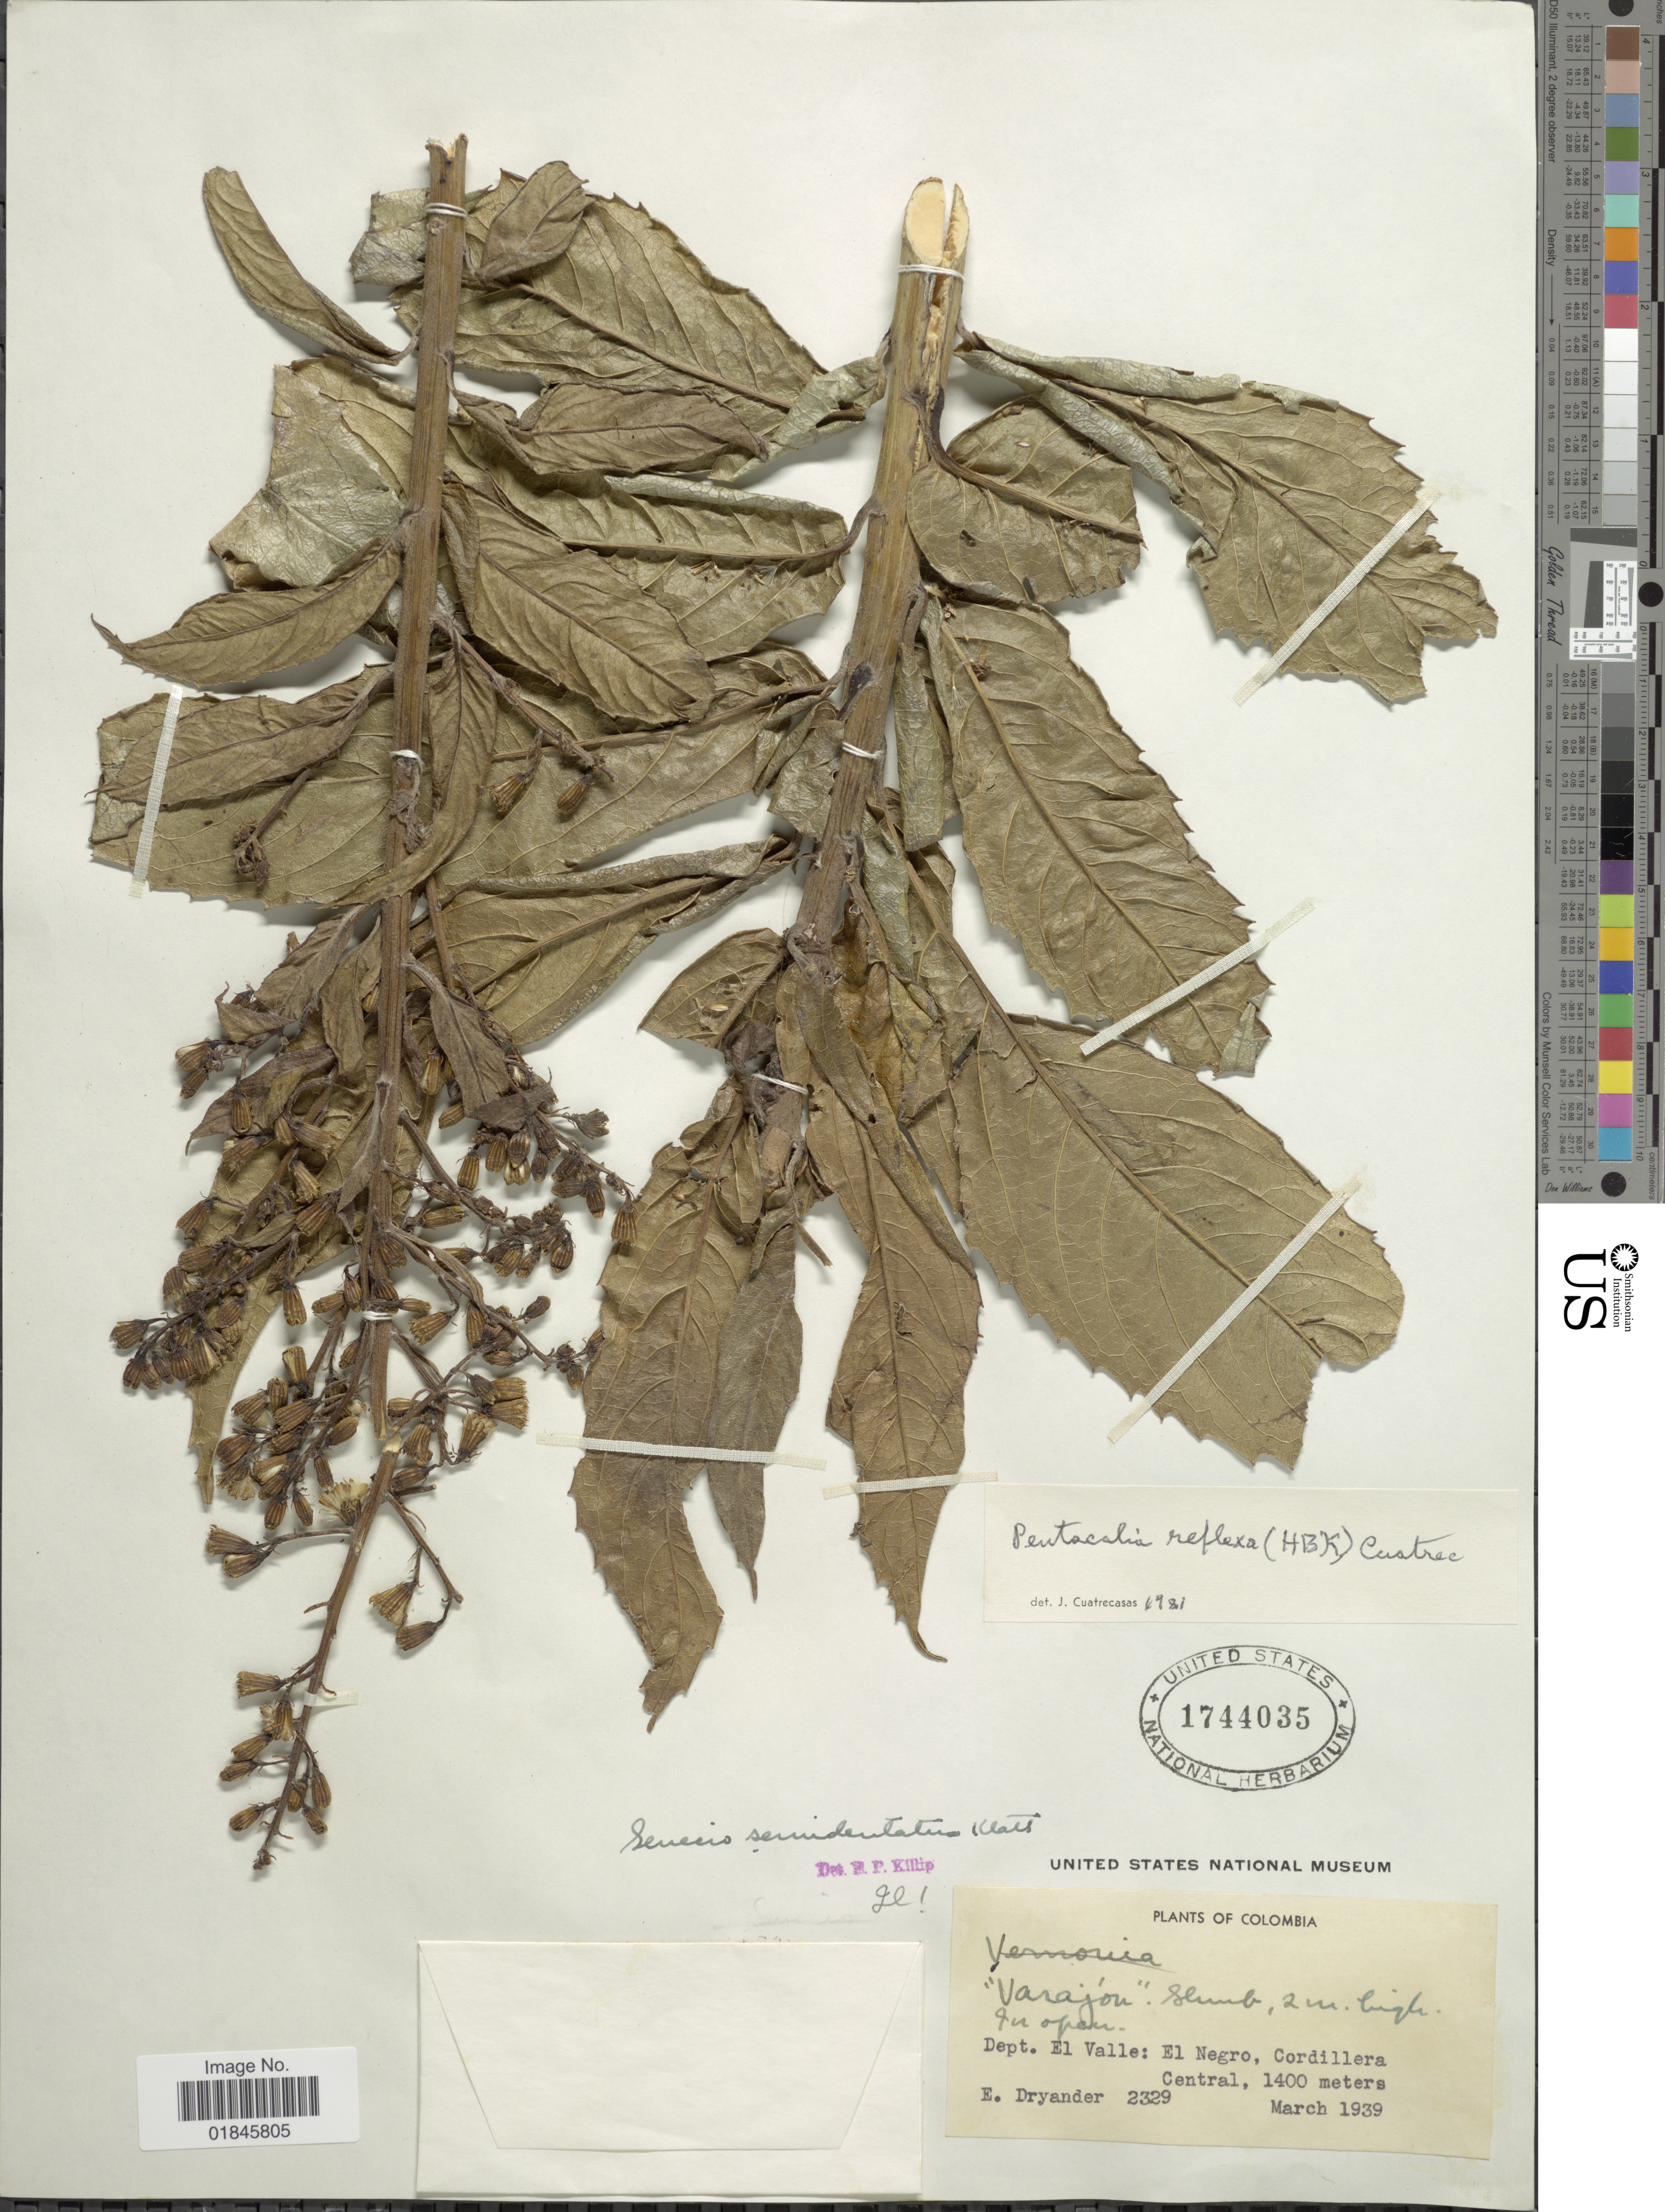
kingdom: Plantae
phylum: Tracheophyta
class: Magnoliopsida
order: Asterales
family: Asteraceae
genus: Pentacalia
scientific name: Pentacalia reflexa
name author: (Kunth) Cuatrec.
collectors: E. Dryander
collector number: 2329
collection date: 1939-03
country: Colombia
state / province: Valle del Cauca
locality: Dept. El Valle: El Negro, Cordillera Central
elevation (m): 1400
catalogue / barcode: US 1744035